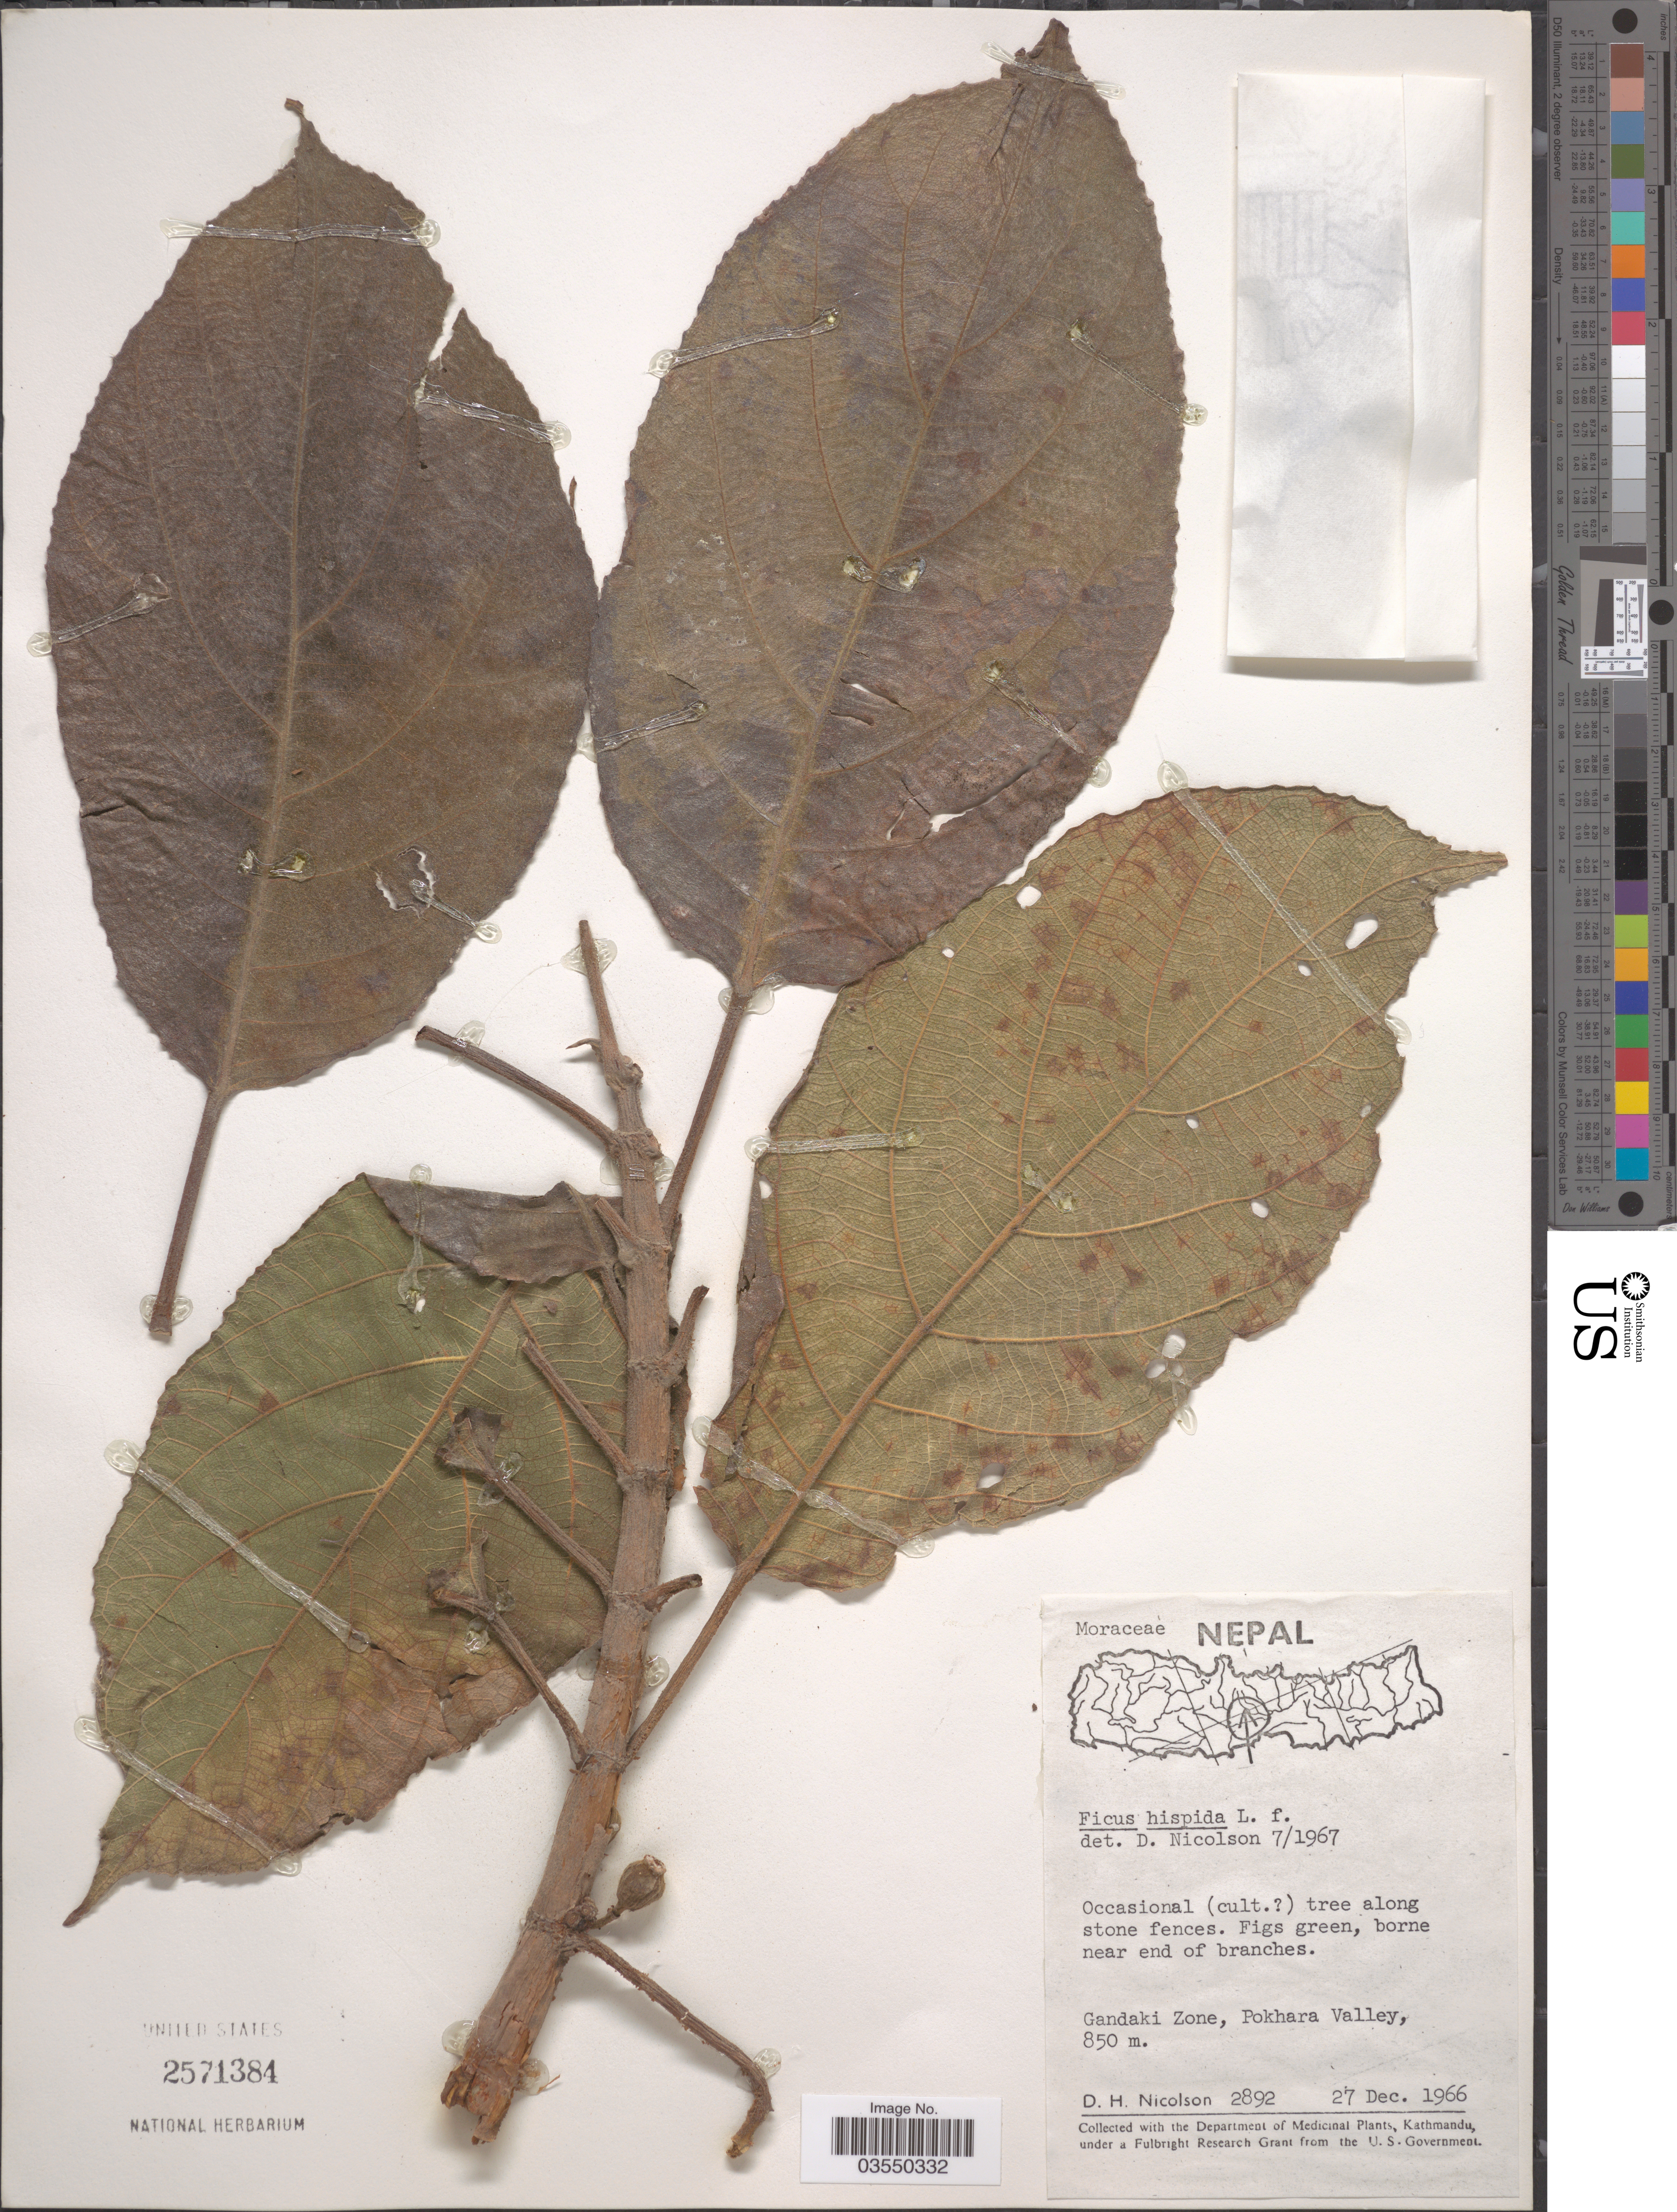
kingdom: Plantae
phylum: Tracheophyta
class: Magnoliopsida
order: Rosales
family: Moraceae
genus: Ficus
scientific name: Ficus hispida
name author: L. f.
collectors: D. H. Nicolson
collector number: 2892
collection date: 1966-12-27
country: Nepal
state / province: Gandaki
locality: Gandaki Zone, Pokhara Valley.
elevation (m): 850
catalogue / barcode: US 2571384